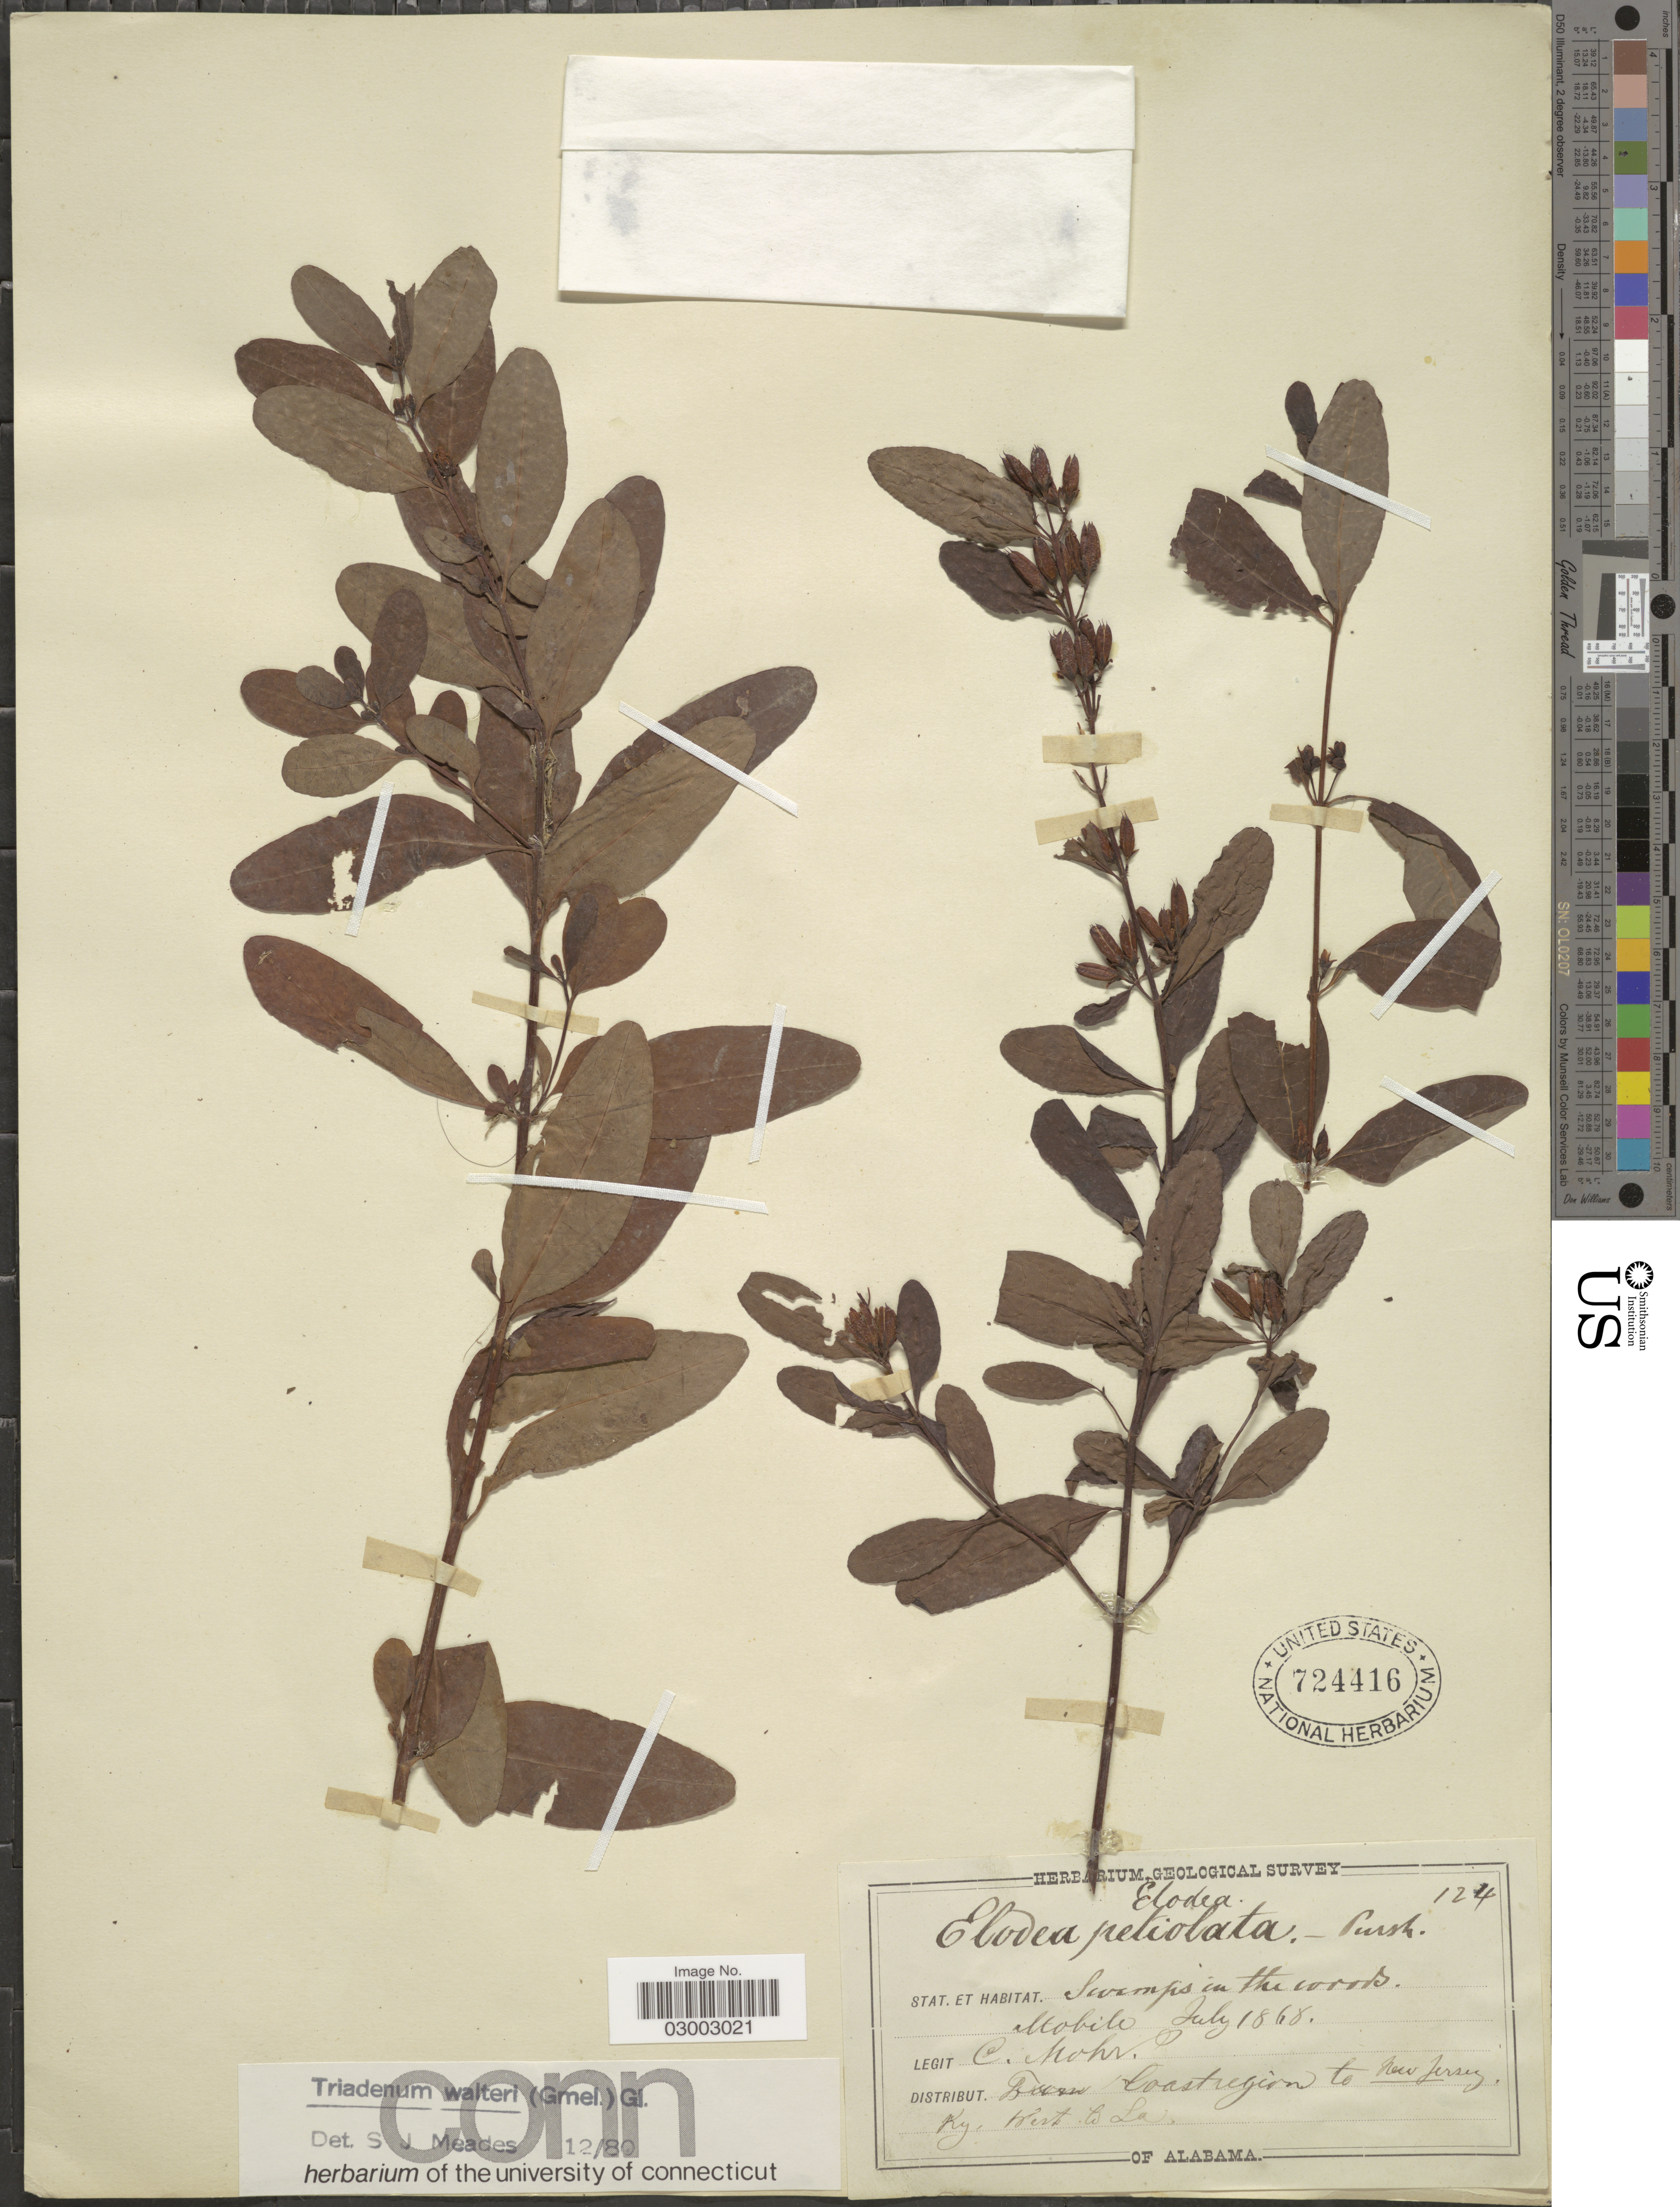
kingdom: Plantae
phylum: Tracheophyta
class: Magnoliopsida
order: Malpighiales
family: Hypericaceae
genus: Hypericum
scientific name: Hypericum walteri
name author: J.F. Gmel.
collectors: C. T. Mohr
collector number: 124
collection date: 1868-07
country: United States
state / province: Alabama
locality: Swamps in the woods, Mobile.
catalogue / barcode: US 724416